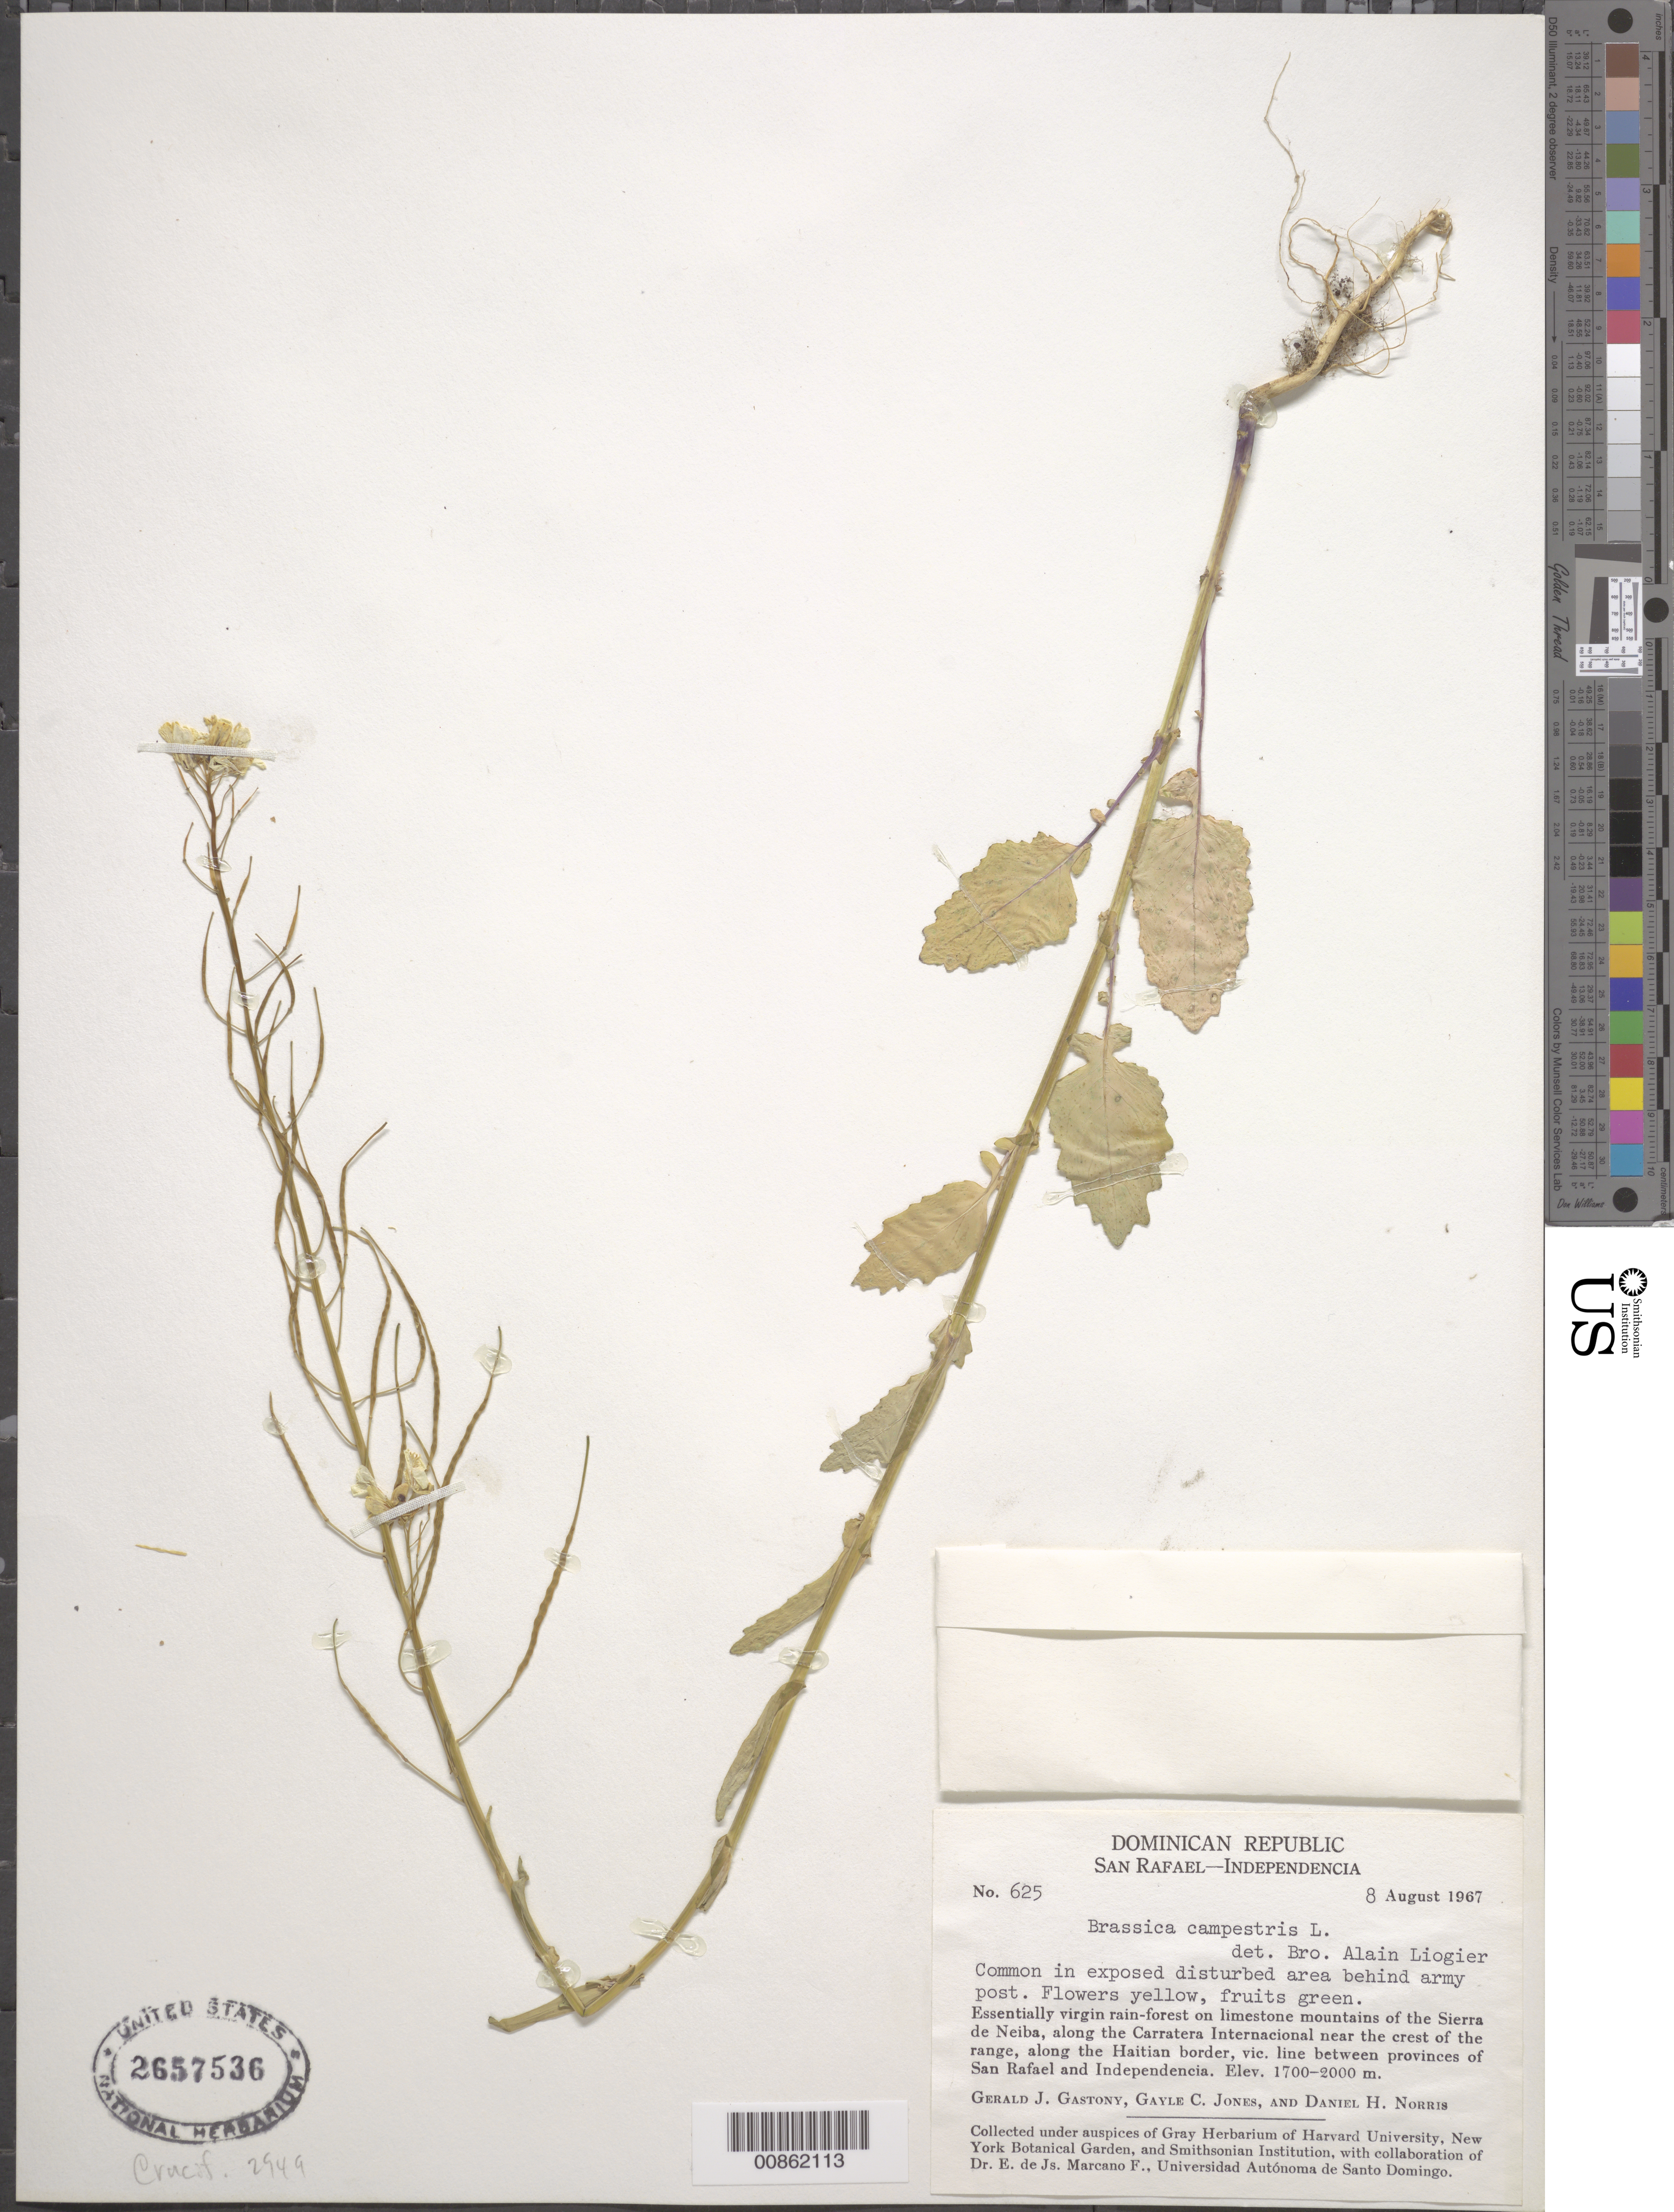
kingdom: Plantae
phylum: Tracheophyta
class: Magnoliopsida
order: Brassicales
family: Brassicaceae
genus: Brassica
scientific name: Brassica campestris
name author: L.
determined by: Liogier, Alain H.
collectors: G. Gastony, G. C. Jones & D. H. Norris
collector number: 625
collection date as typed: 08 Aug 1967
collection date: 1967-08-08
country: Dominican Republic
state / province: Elías Piña / Independencia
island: Hispaniola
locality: Sierra de Neiba, along Carretera Internacional near the crest of the range, along the Haitian border, vicinity line between provinces of San Rafael (obsolete) and Independencia.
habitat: Essentially virgin rain-forest on limestone mountains. Common in exposed disturbed area behind army post.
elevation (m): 1700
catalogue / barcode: US 2657536